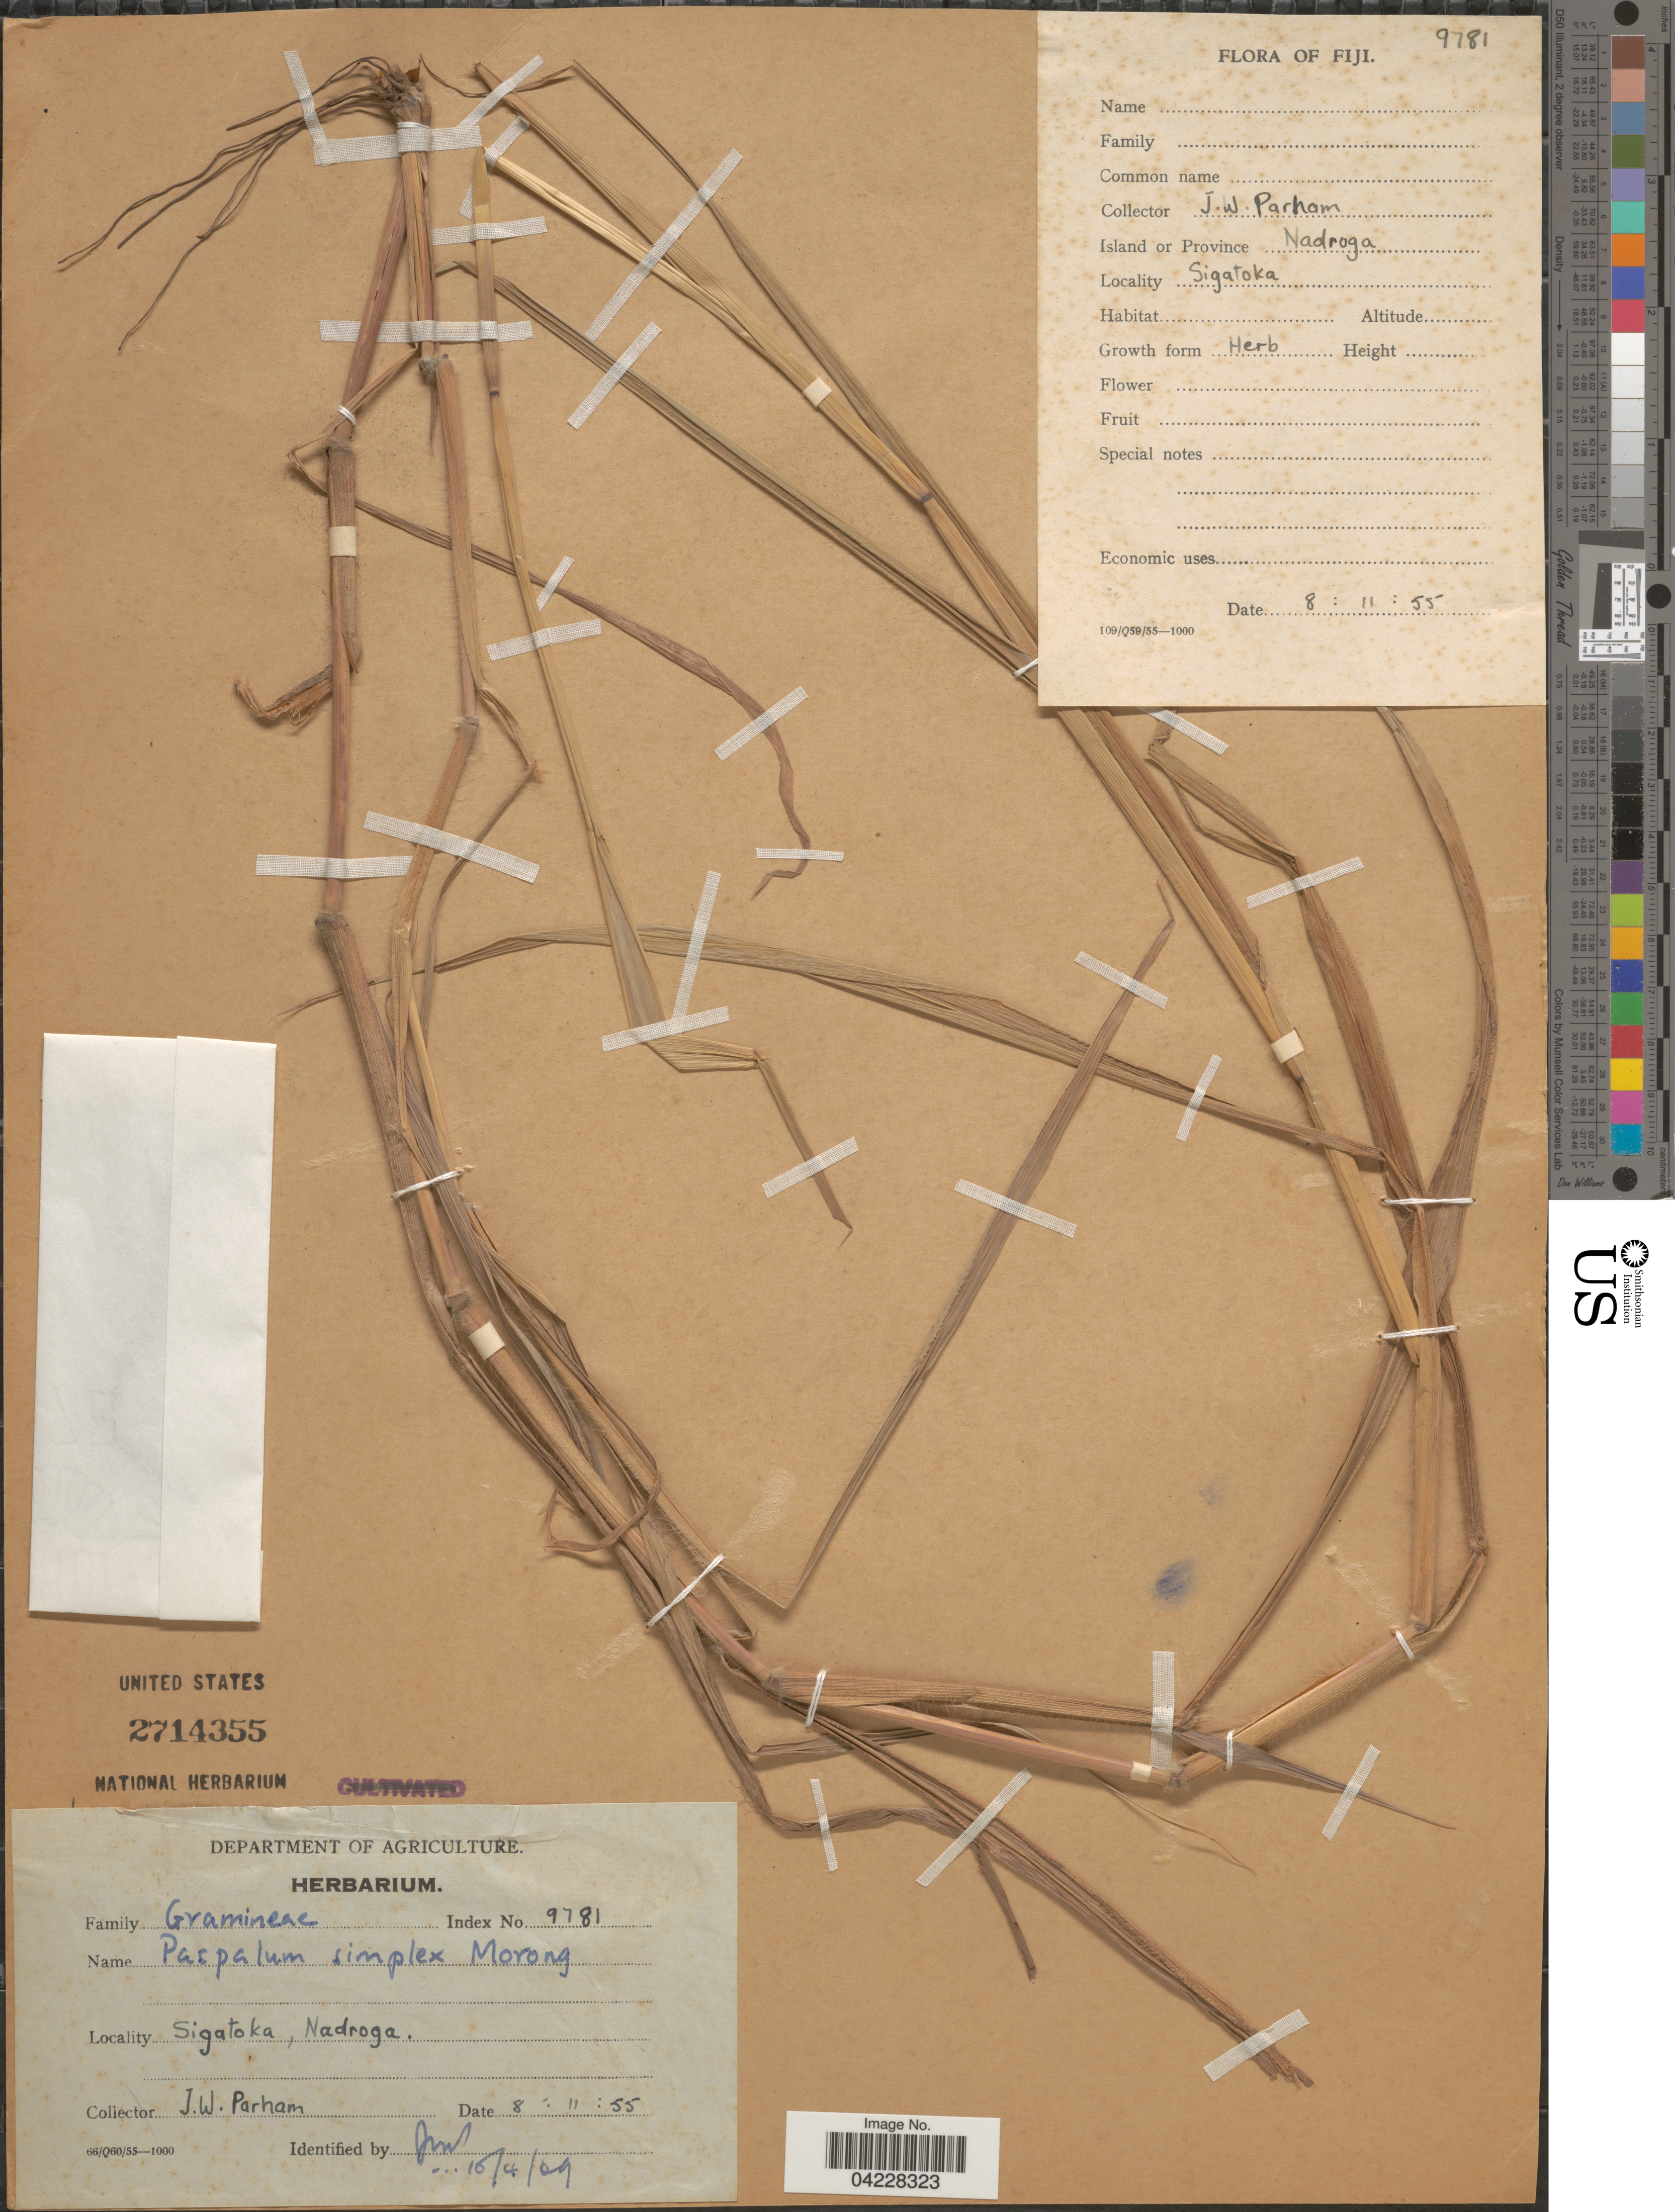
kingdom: Plantae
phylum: Tracheophyta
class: Liliopsida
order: Poales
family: Poaceae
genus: Paspalum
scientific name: Paspalum simplex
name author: Morong in Morong & Britton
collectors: J. Parham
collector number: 9781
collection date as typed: Transcribed d/m/y: 8/11/55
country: Fiji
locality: Sigatoka, Nadroga. Island or Province Nadroga.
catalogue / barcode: US 2714355